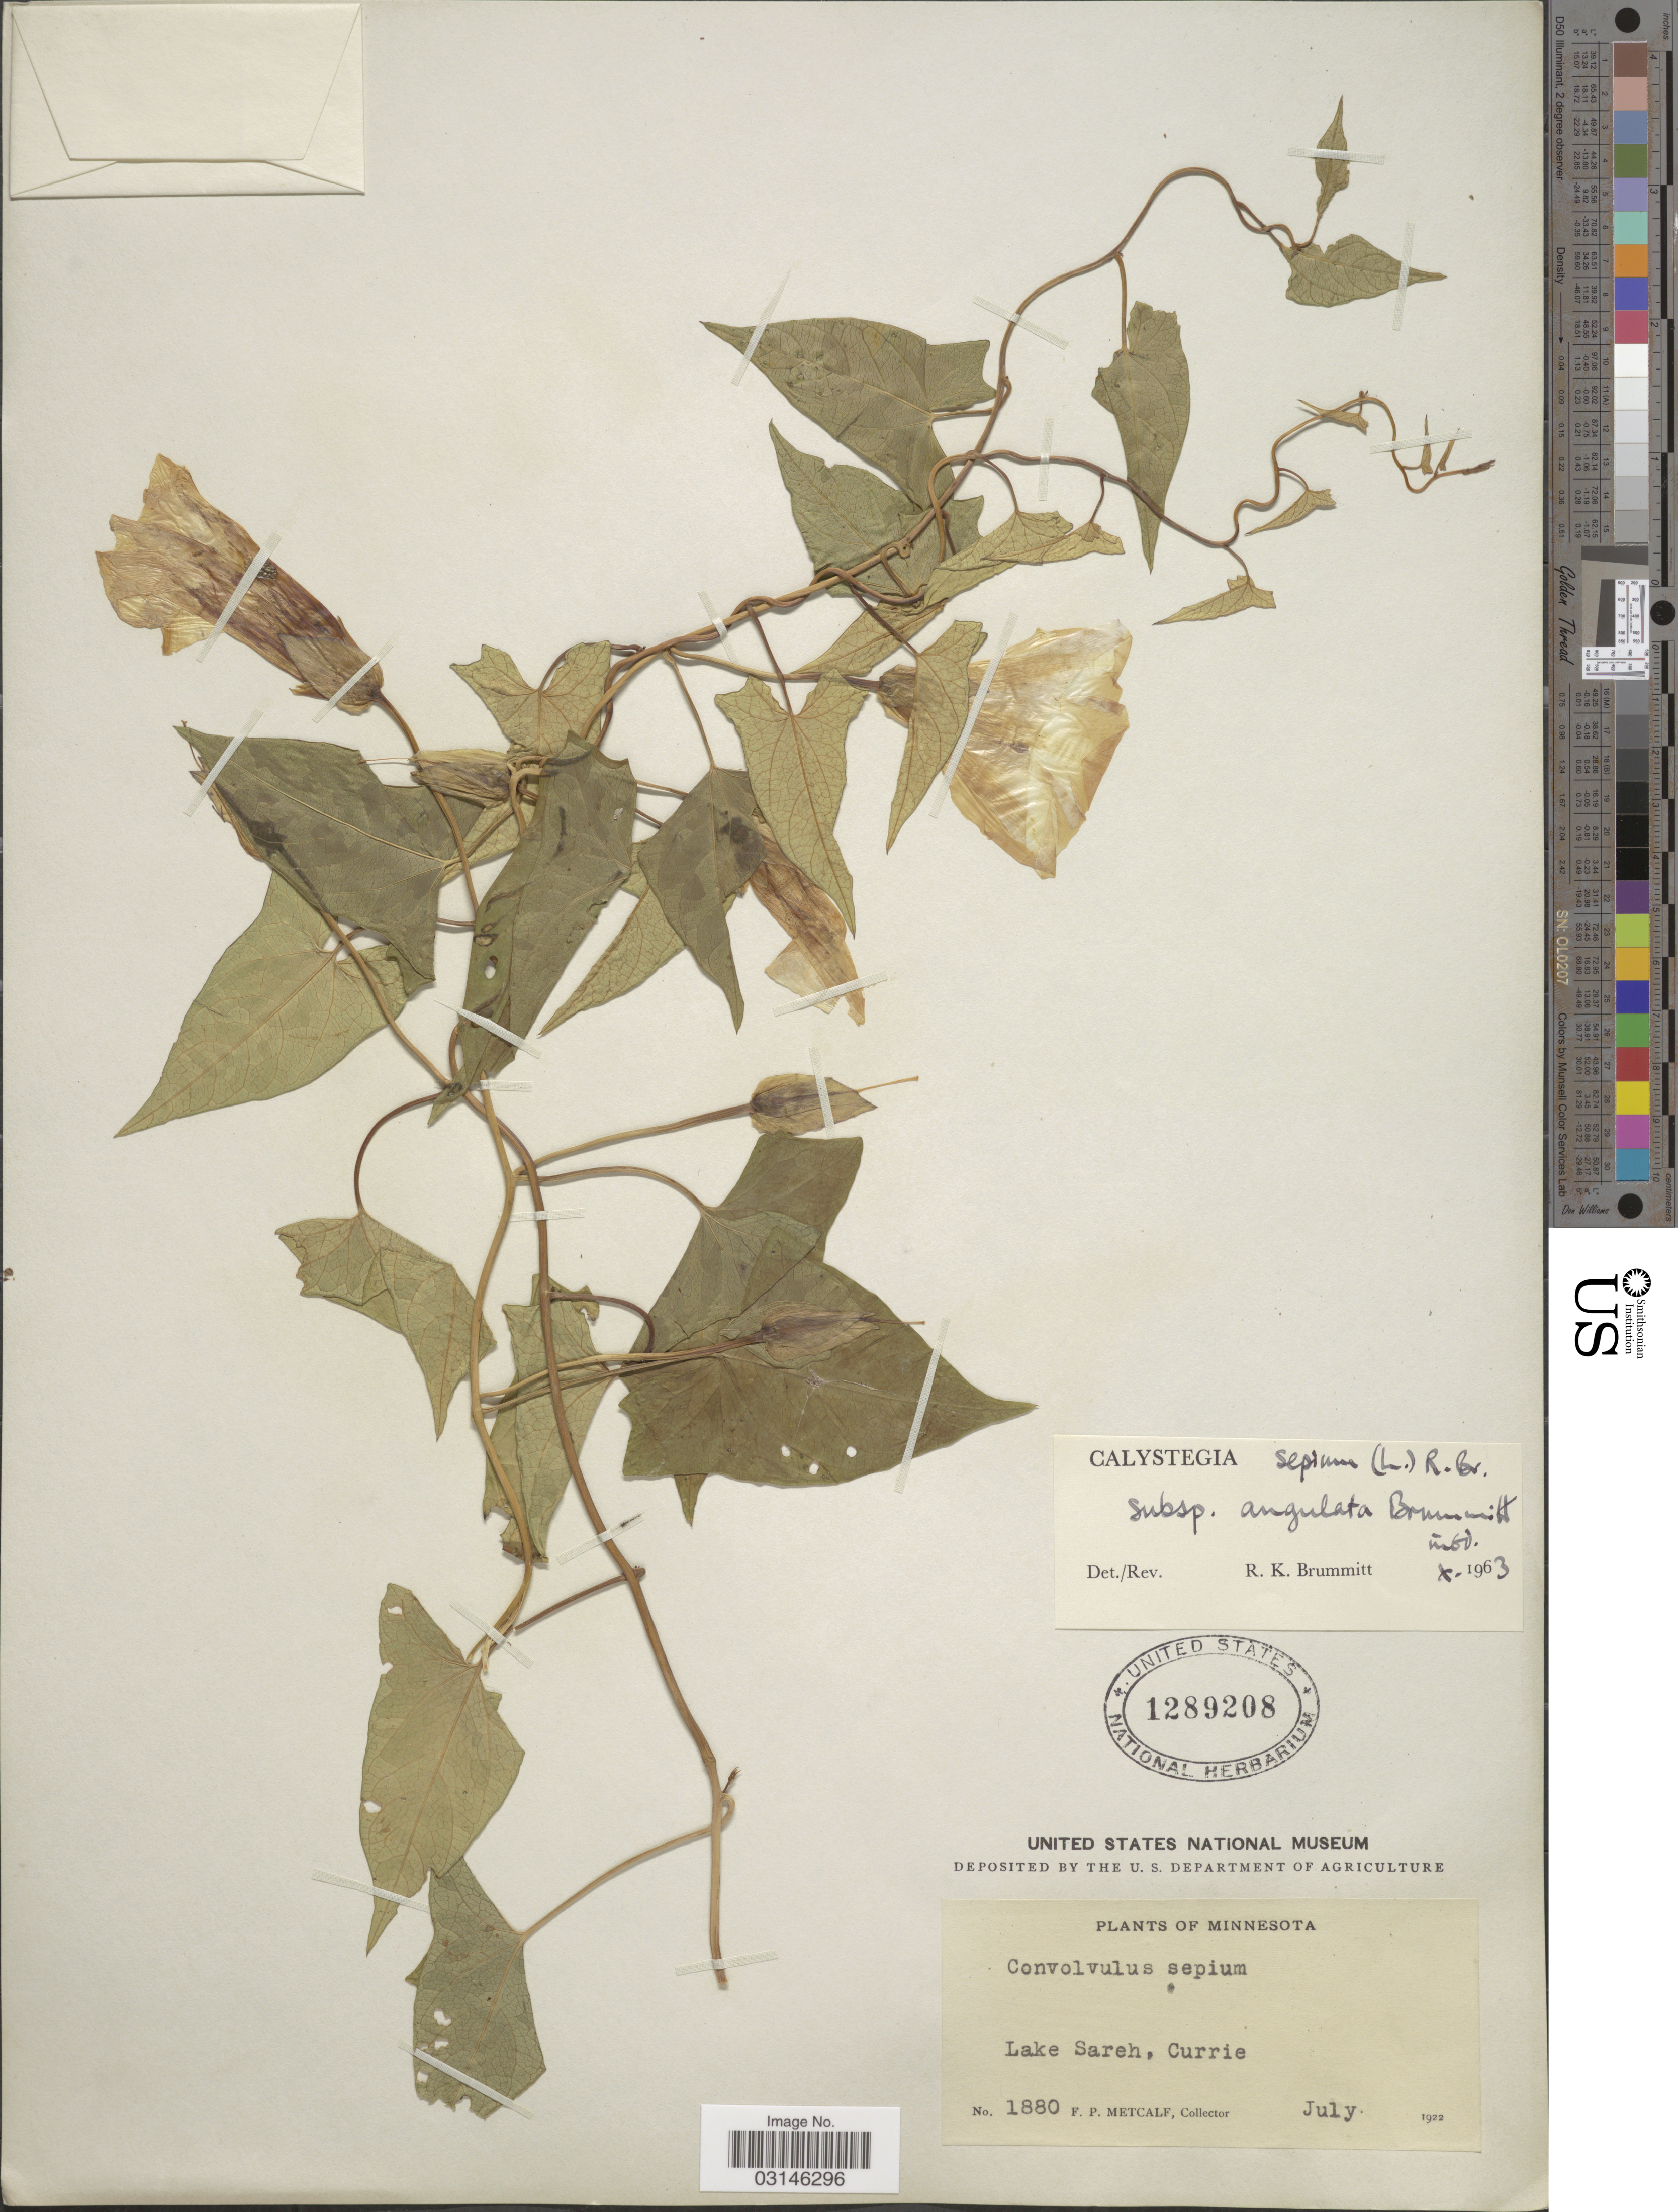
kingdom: Plantae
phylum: Tracheophyta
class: Magnoliopsida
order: Solanales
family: Convolvulaceae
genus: Calystegia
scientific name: Calystegia sepium subsp. angulata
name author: Brummitt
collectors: F. Metcalf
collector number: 1880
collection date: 1922-07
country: United States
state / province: Minnesota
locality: Lake Sareh, Currie.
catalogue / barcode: US 1289208